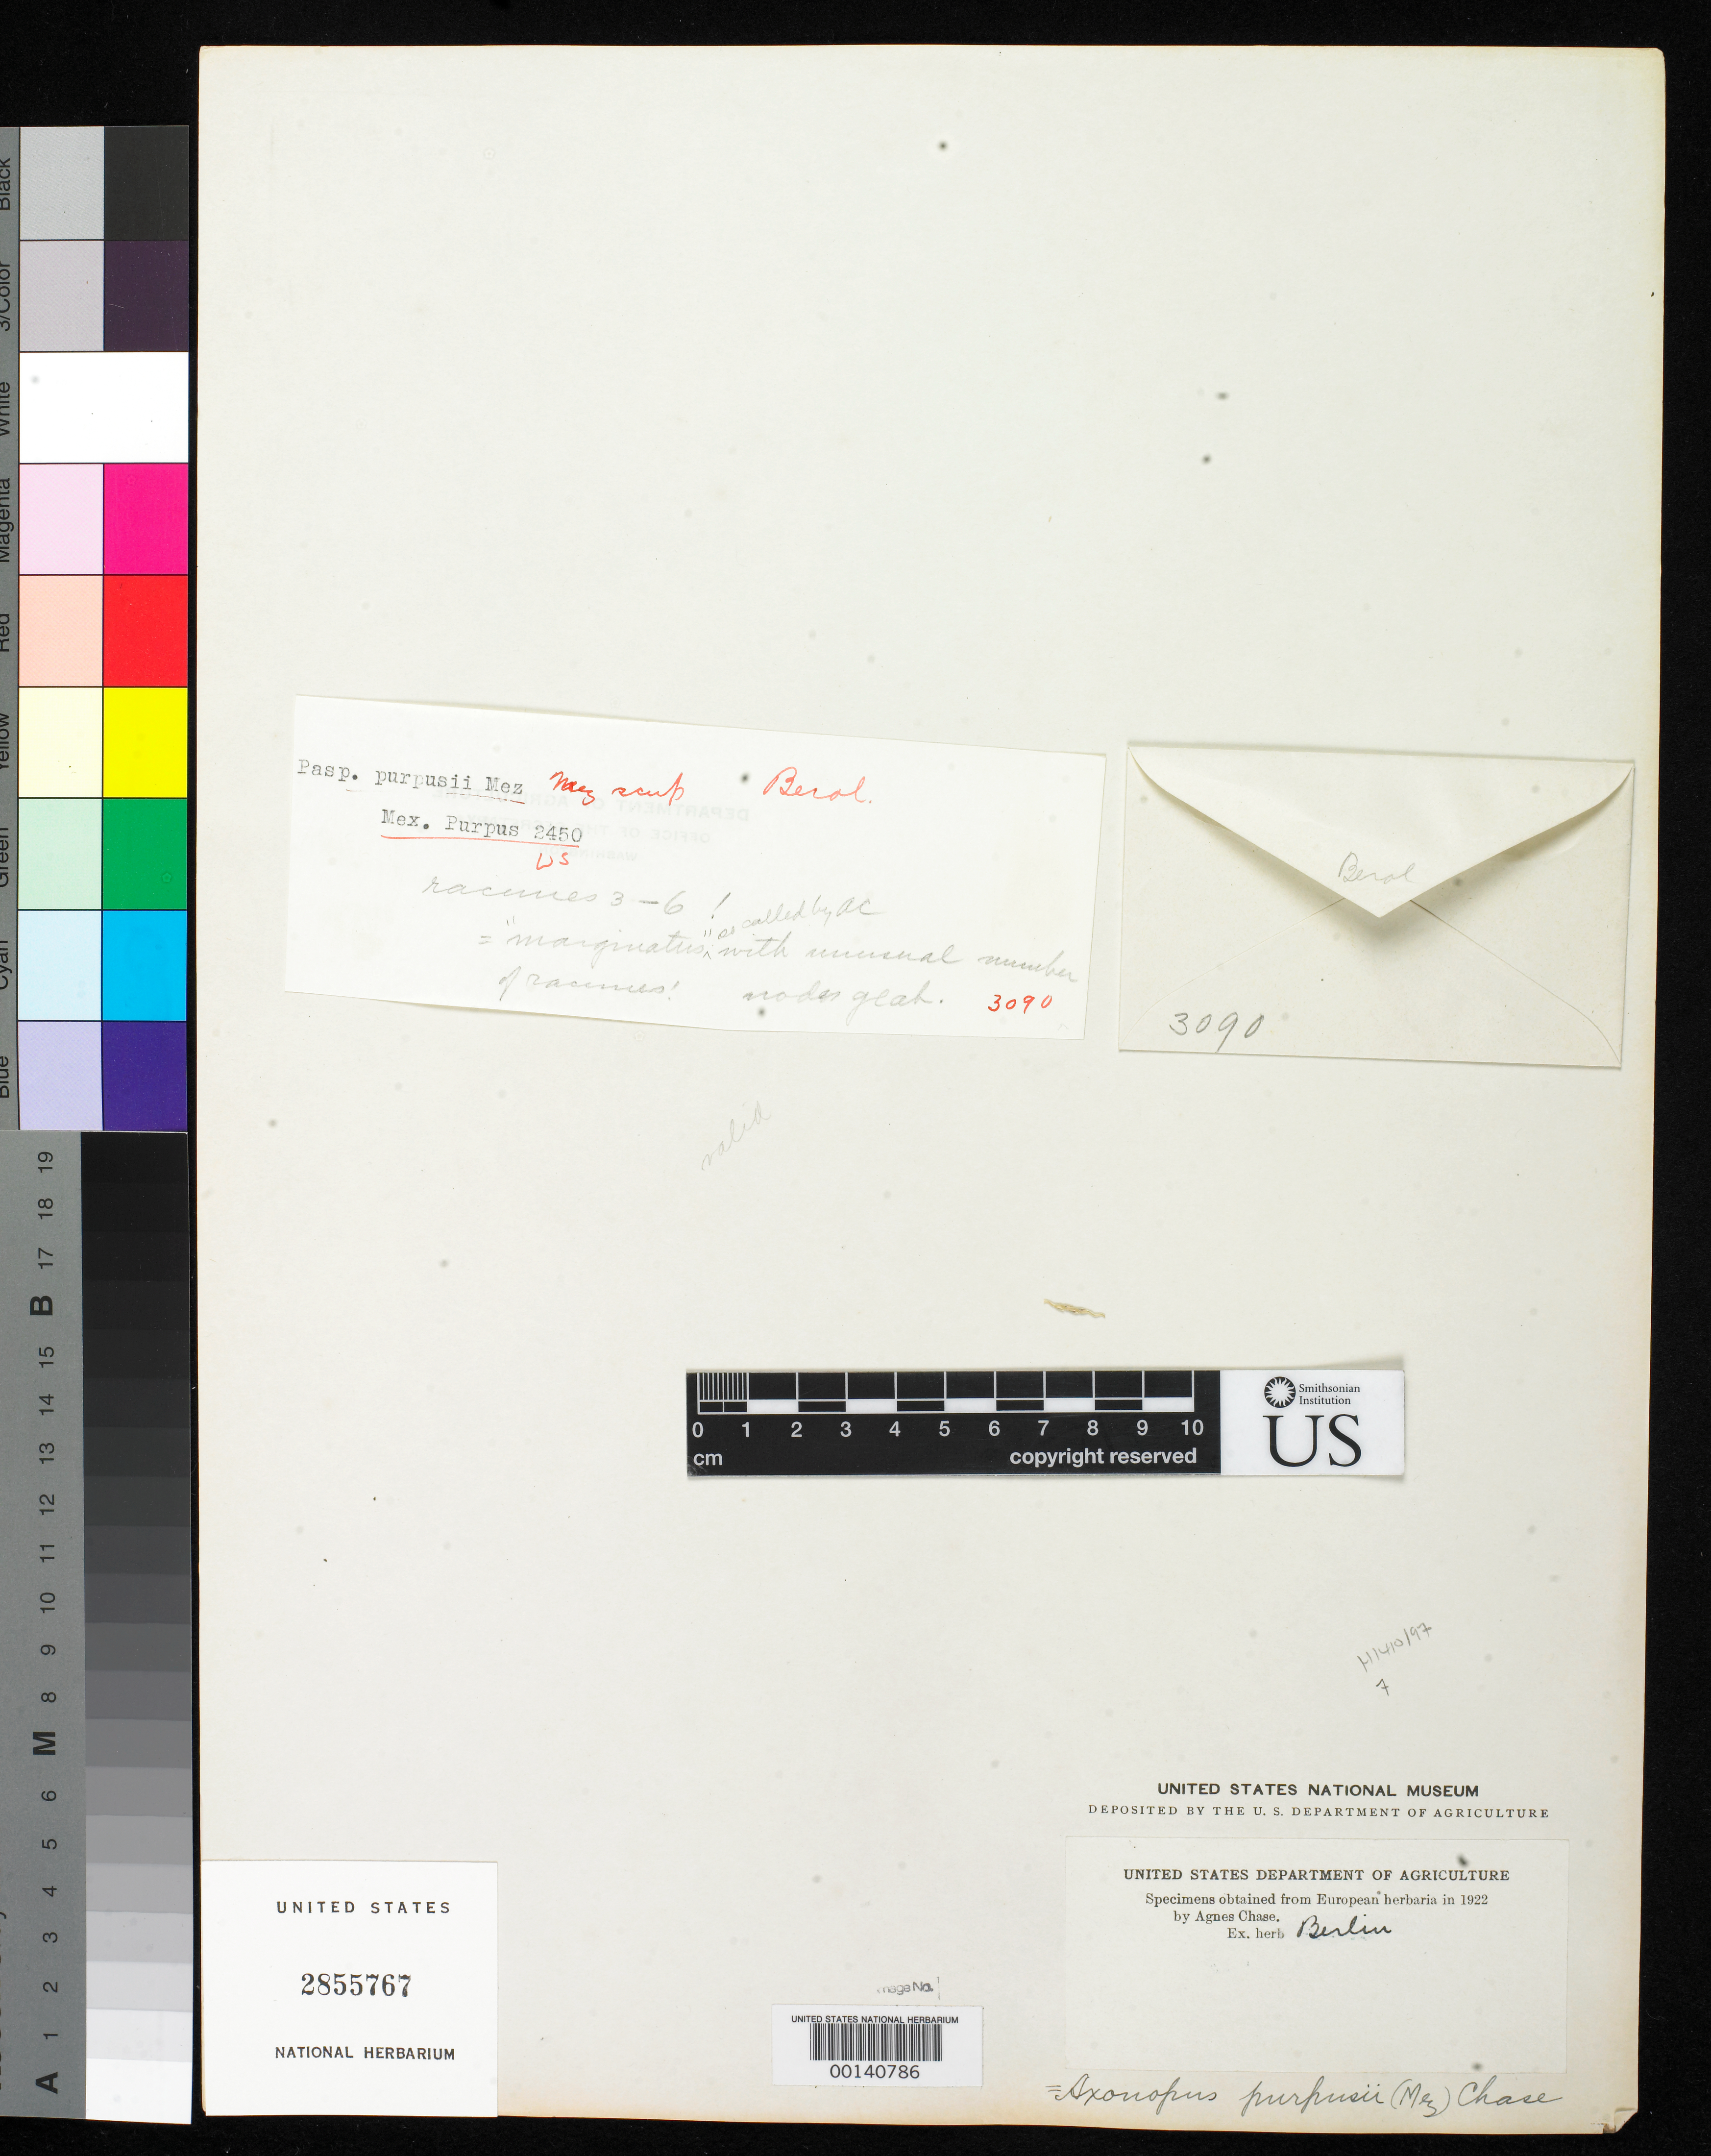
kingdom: Plantae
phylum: Tracheophyta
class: Liliopsida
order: Poales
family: Poaceae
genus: Paspalum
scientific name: Paspalum purpusii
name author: Mez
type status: Type Fragment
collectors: C. A. Purpus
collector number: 2450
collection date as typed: May 1907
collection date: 1907-05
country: Mexico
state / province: Veracruz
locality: Zacuapan and vicinity.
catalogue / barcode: US 2855767